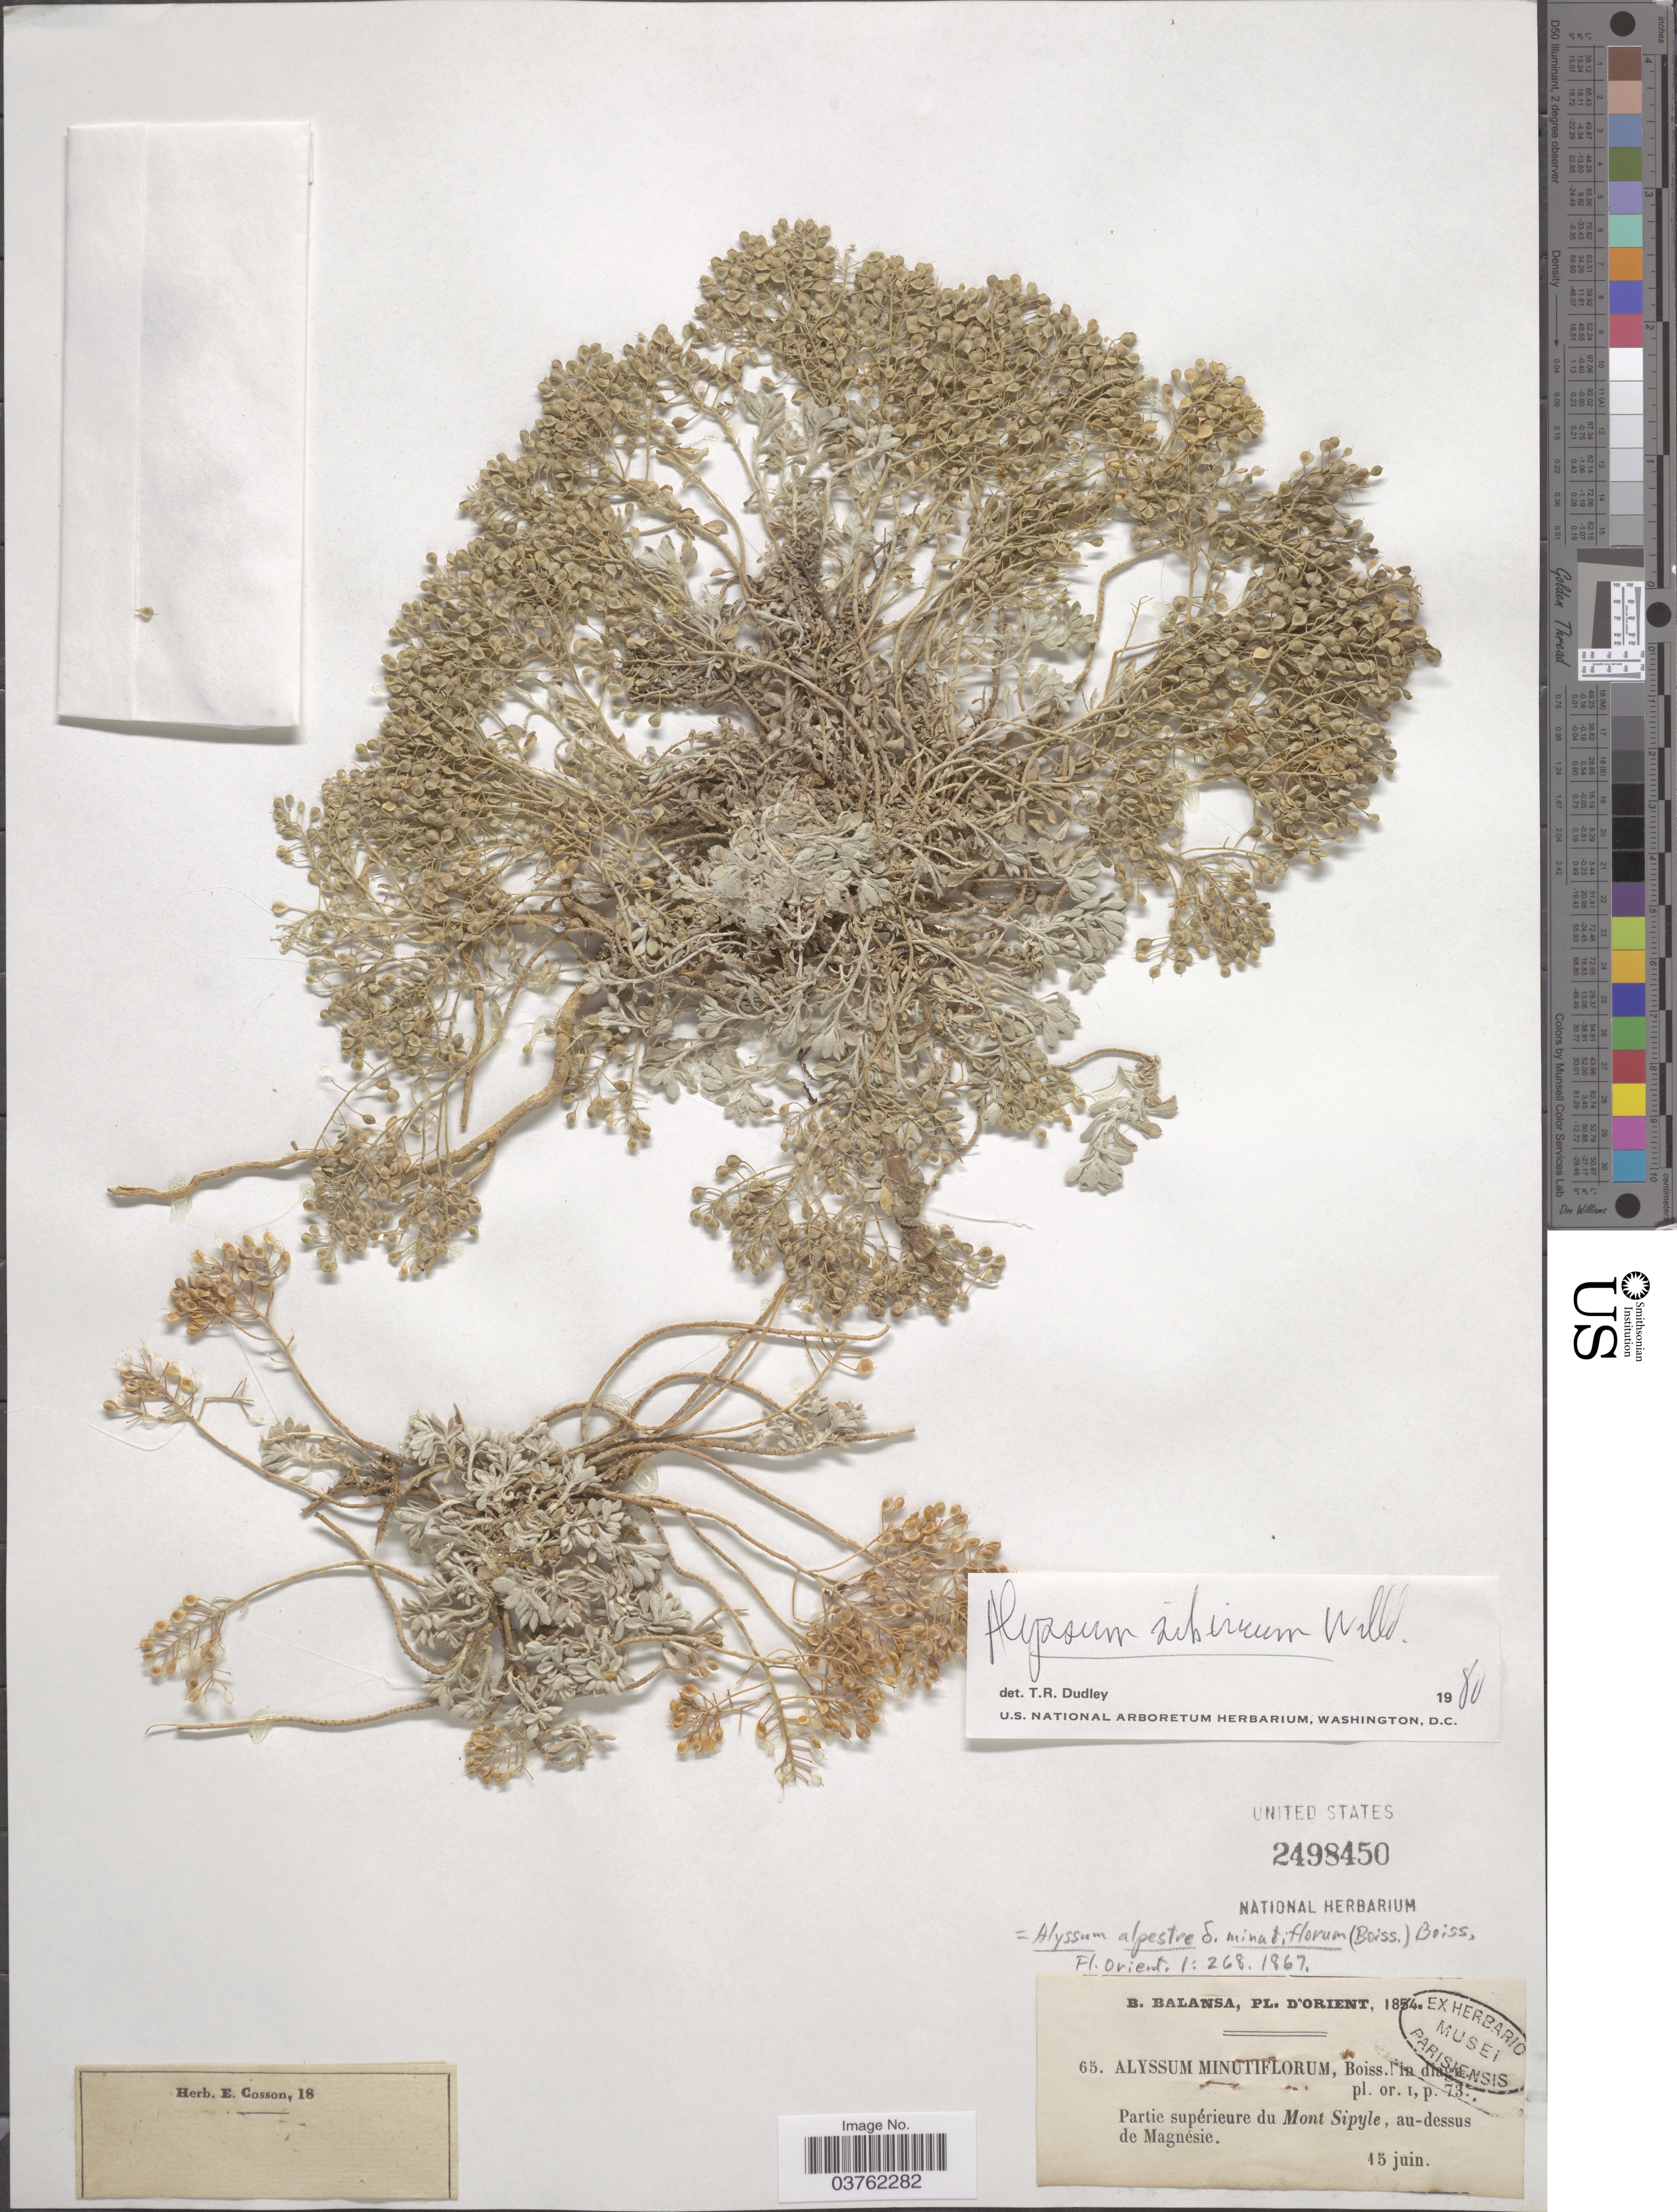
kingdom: Plantae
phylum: Tracheophyta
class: Magnoliopsida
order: Brassicales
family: Brassicaceae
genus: Alyssum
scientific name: Alyssum sibiricum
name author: Willd.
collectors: B. Balansa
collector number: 65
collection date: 1854-06-15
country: Turkey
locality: D'Orient. Partie supérieure du Mont Sipyle, au-dessus de Magnésie.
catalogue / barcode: US 2498450